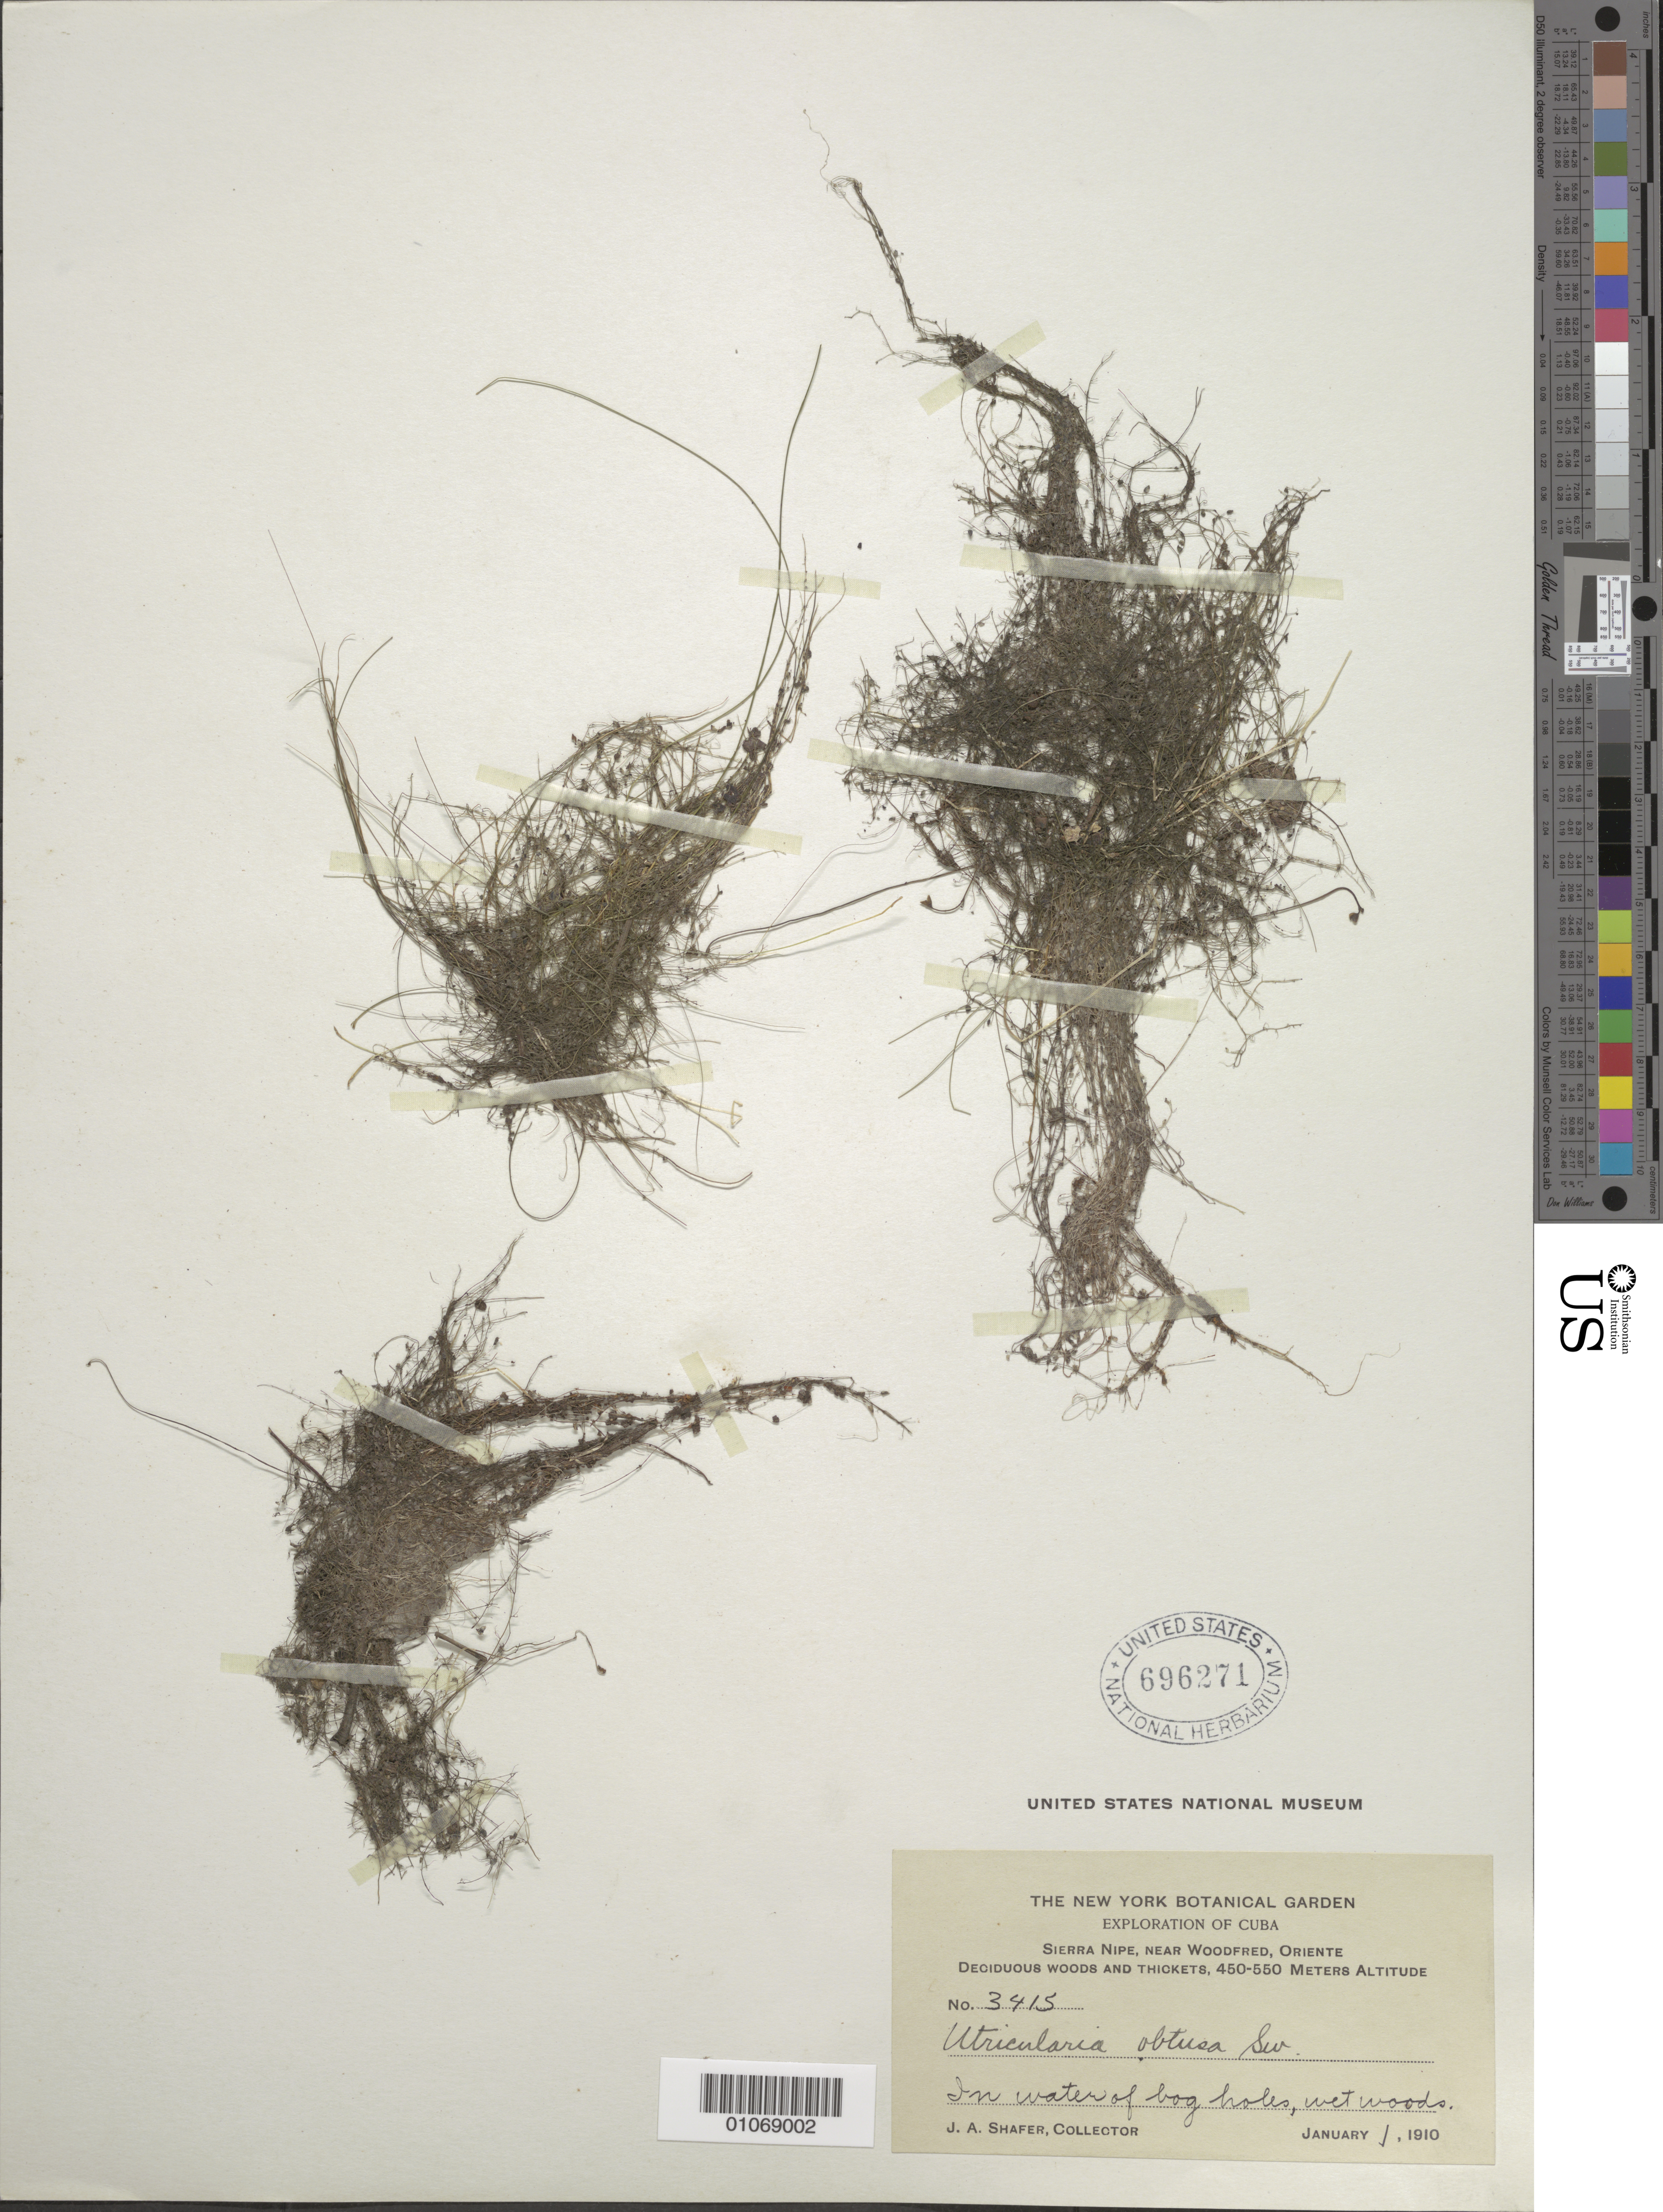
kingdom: Plantae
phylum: Tracheophyta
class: Magnoliopsida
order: Lamiales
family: Lentibulariaceae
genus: Utricularia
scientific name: Utricularia gibba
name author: L.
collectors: J. A. Shafer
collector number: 3415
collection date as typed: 01 Jan 1910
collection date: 1910-01-01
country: Cuba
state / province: Holguín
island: Cuba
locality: Sierra Nipe, near Woodfred Deciduous woods and thickets In water of bog holes, wet woods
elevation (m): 450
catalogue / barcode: US 696271